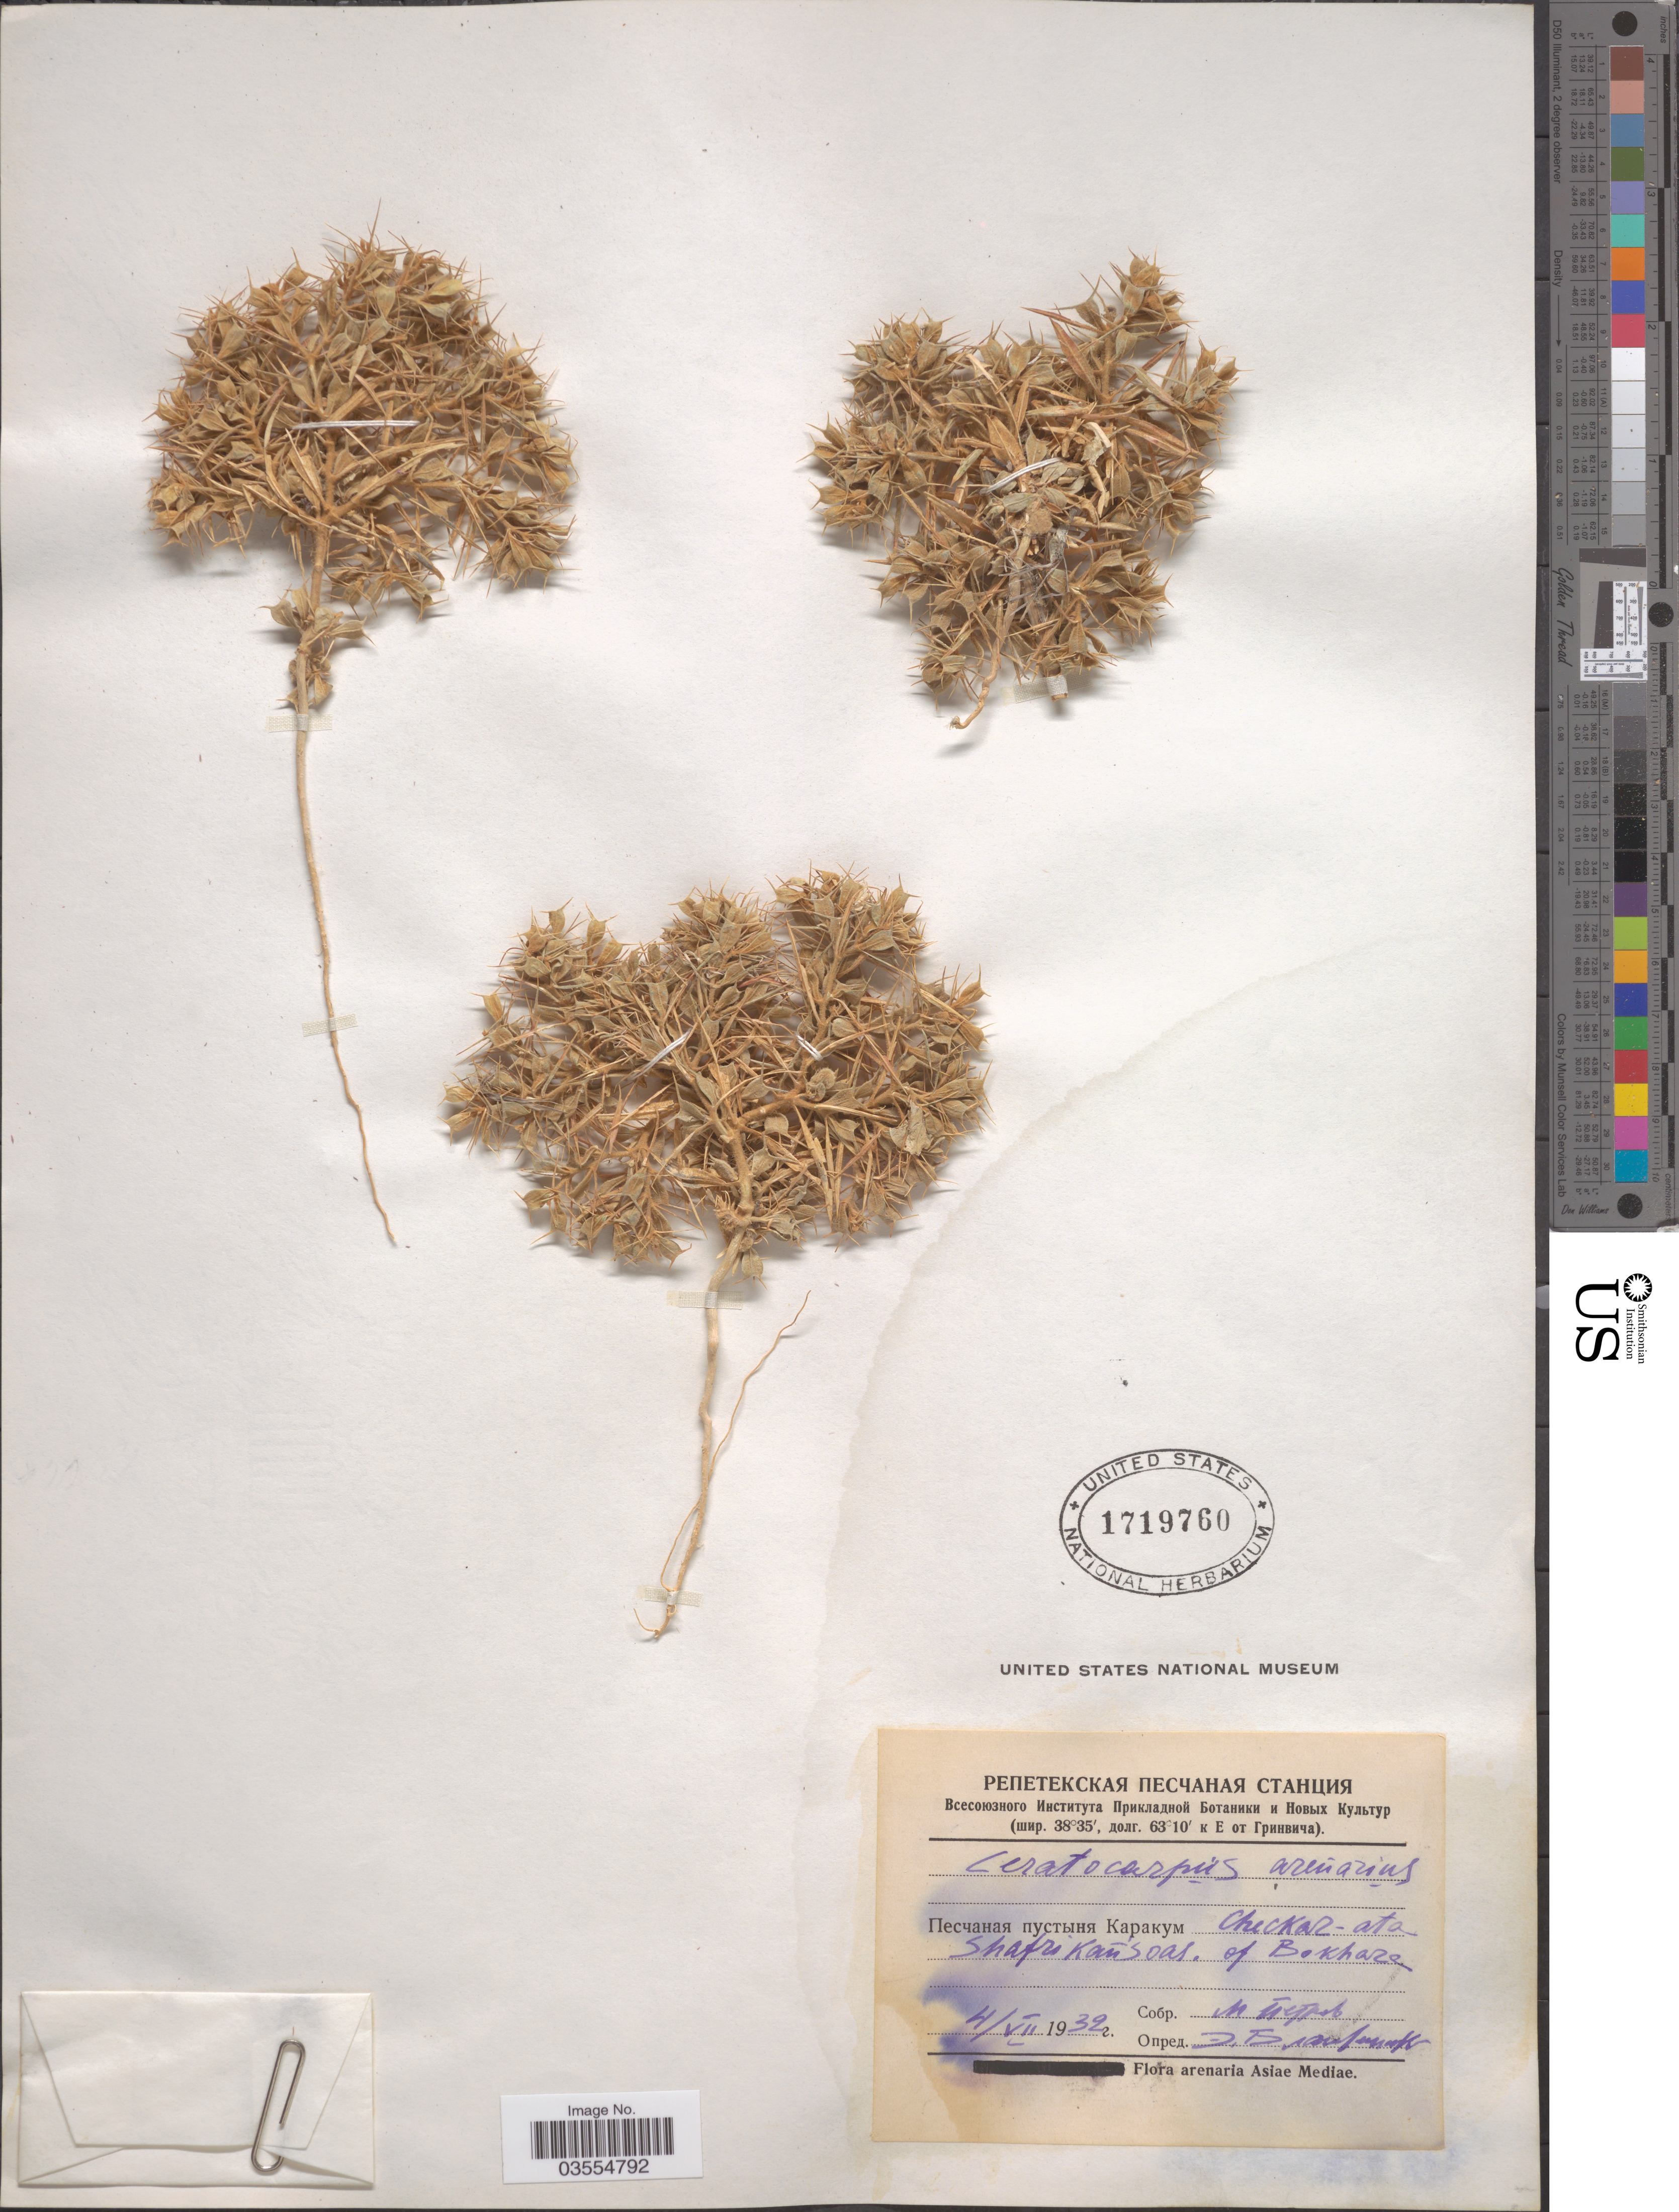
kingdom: Plantae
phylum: Tracheophyta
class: Magnoliopsida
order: Caryophyllales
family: Amaranthaceae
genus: Ceratocarpus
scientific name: Ceratocarpus arenarius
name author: L.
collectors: M. Petrov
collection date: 1932-07-04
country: Turkmenistan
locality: Karakum Desert, Checkar-ata, Bockhara.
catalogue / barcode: US 1719760